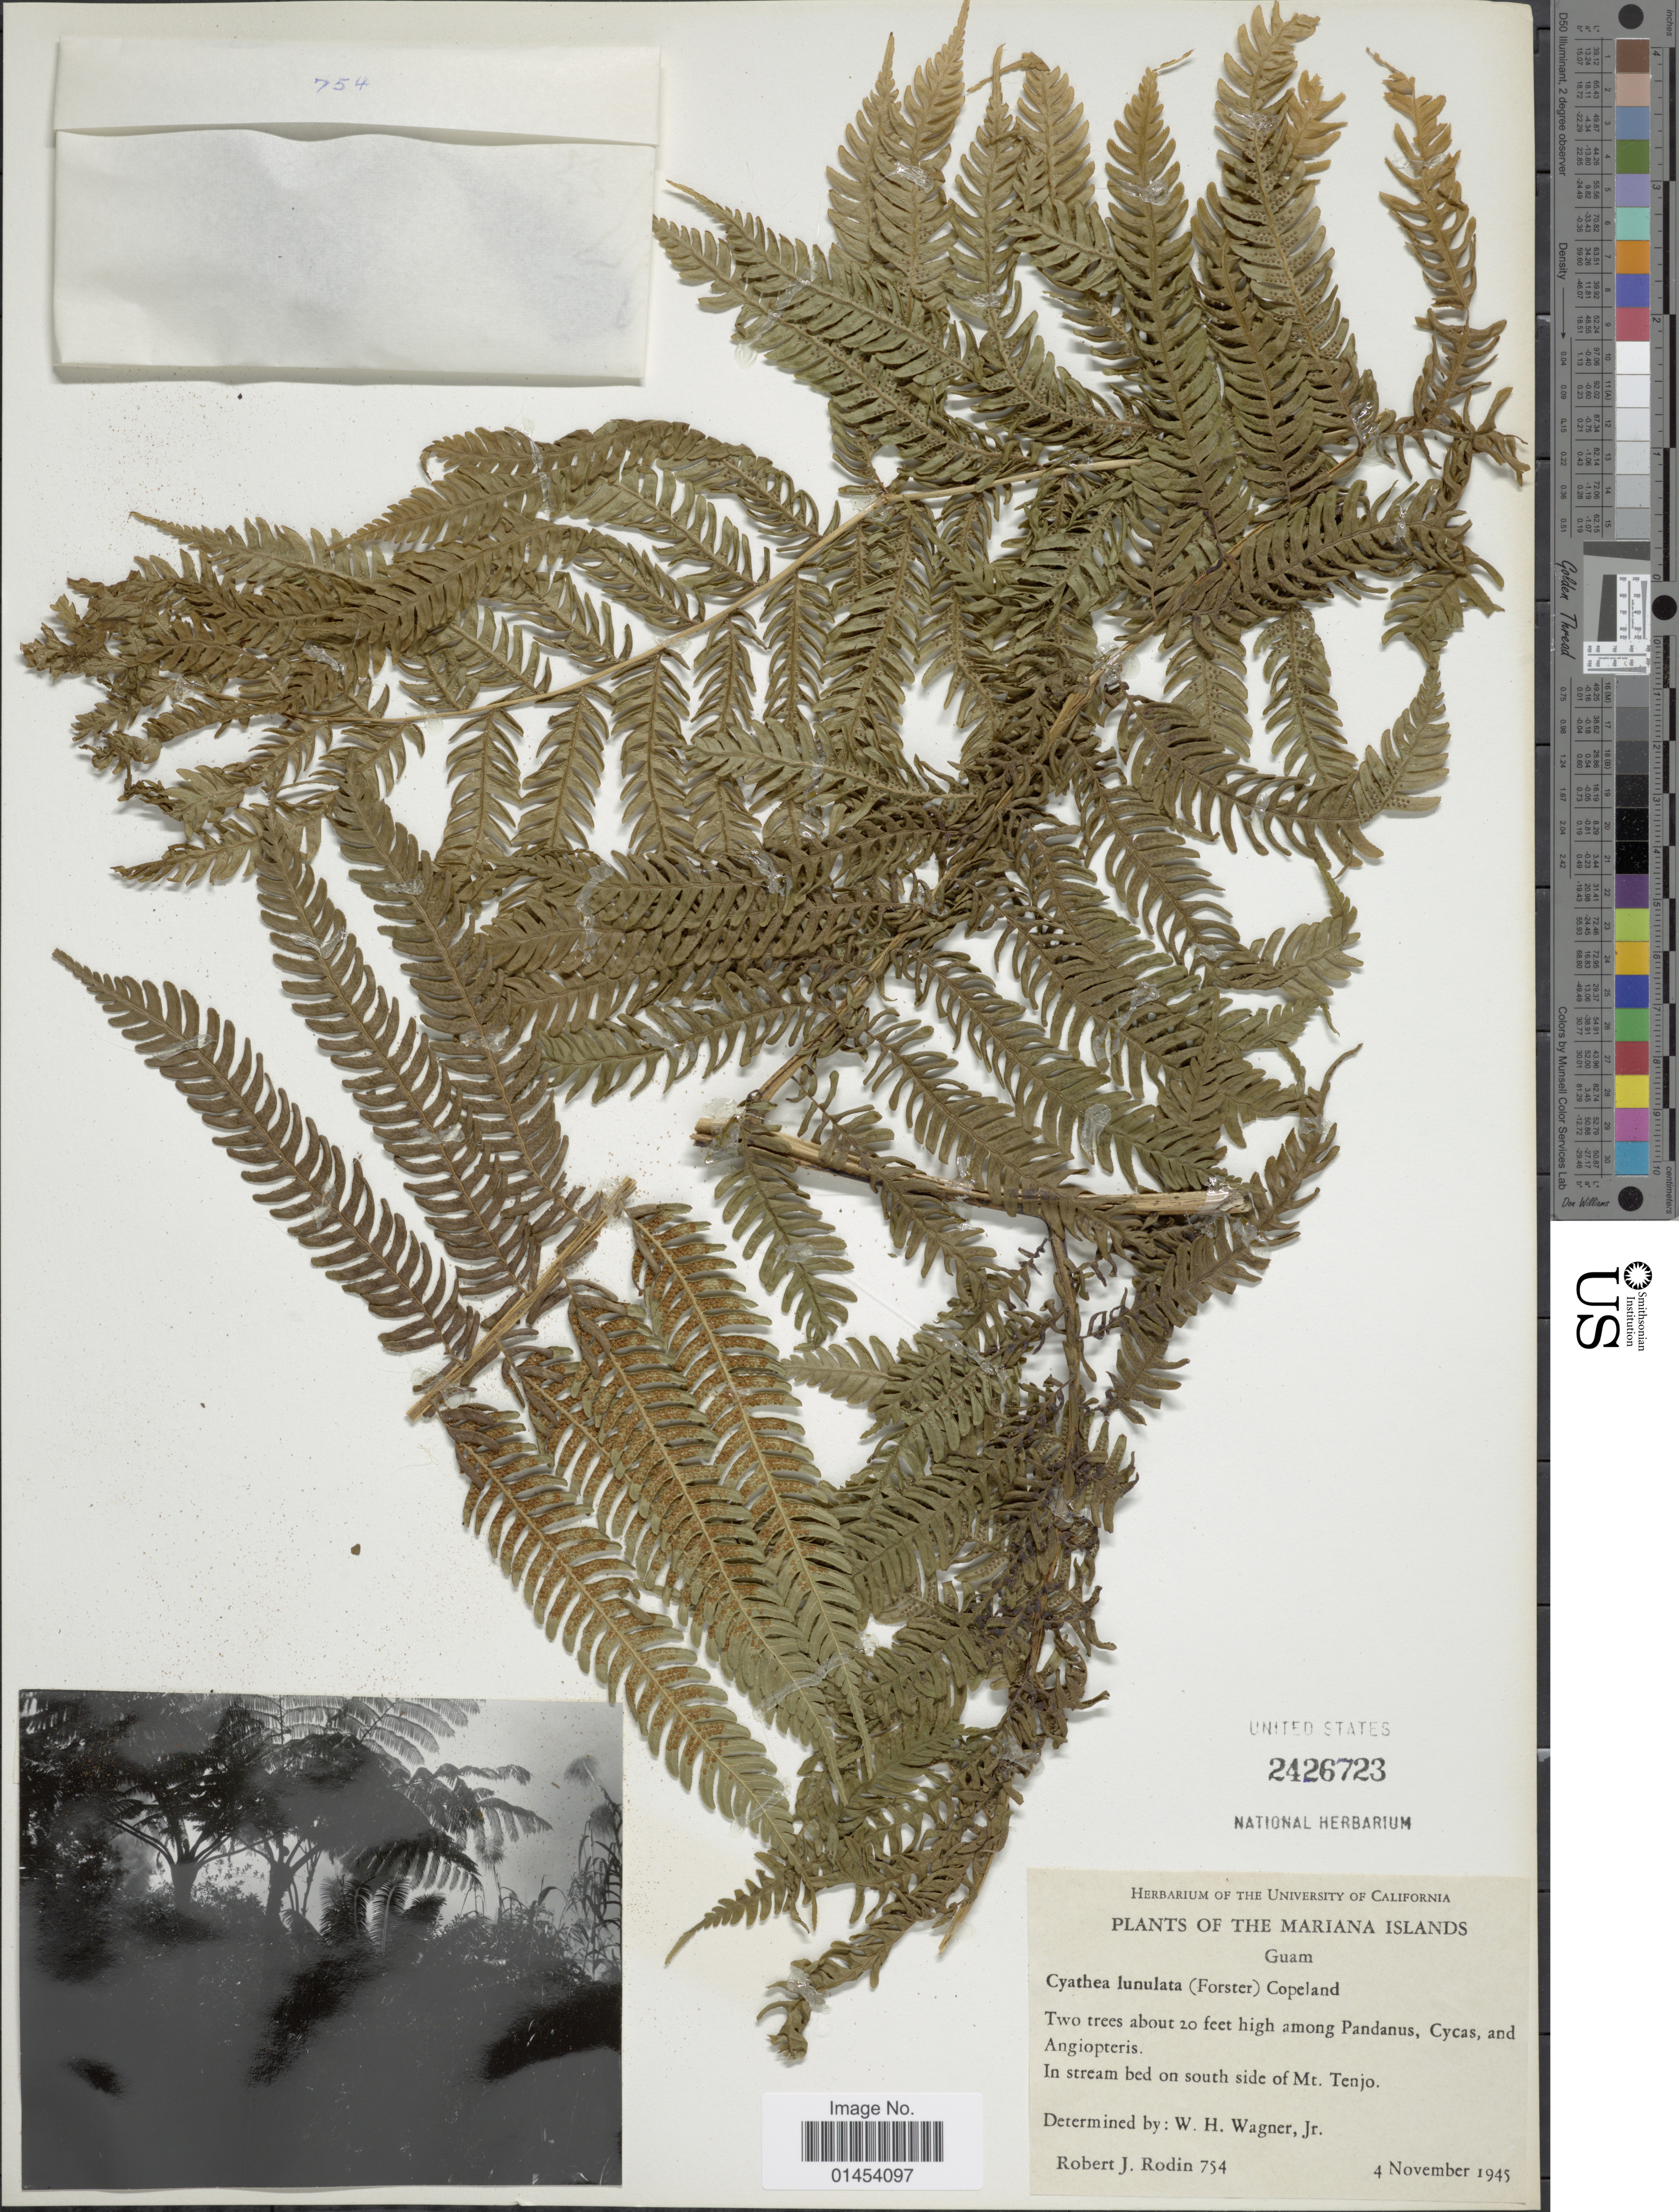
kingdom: Plantae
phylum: Tracheophyta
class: Polypodiopsida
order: Cyatheales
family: Cyatheaceae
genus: Cyathea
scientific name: Cyathea lunulata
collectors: R. J. Rodin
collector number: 754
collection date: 1945-11-04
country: Northern Mariana Islands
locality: Mariana Islands. Guam. In stream bed on south side of Mt. Tenjo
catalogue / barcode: US 2426723